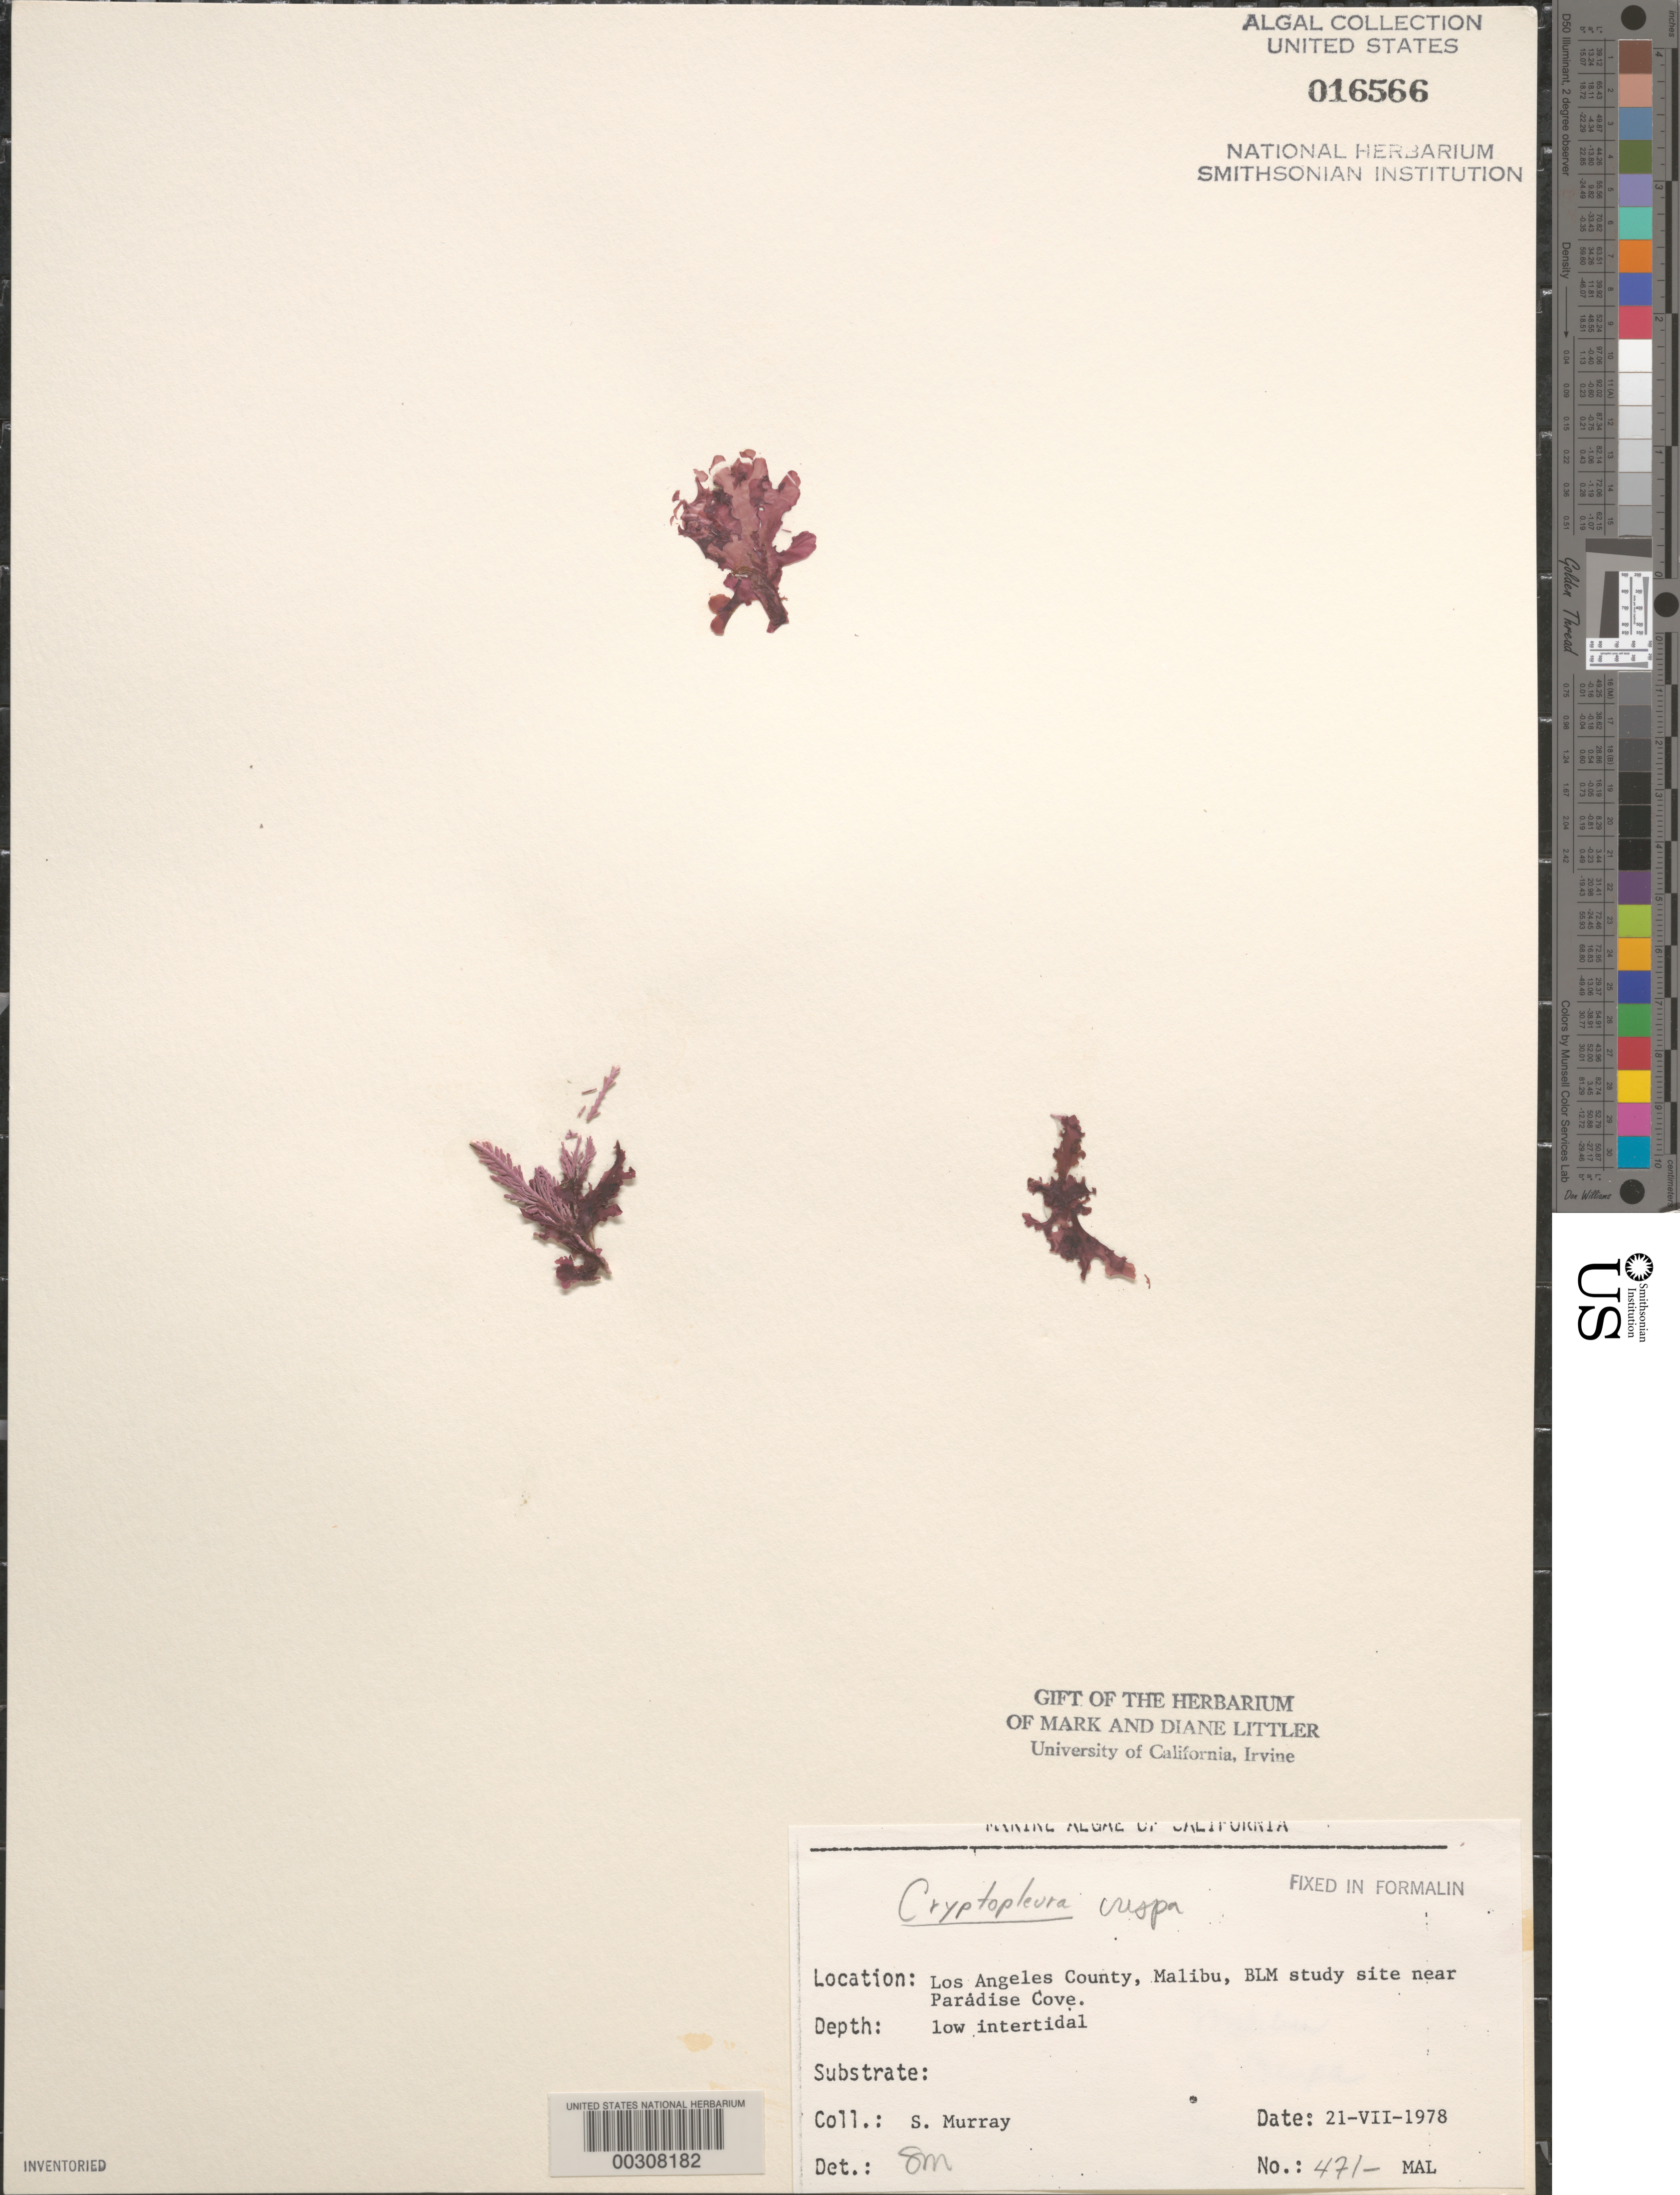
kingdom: Plantae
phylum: Rhodophyta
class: Florideophyceae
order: Ceramiales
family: Delesseriaceae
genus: Cryptopleura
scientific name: Cryptopleura crispa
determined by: Murray, S. N.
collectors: S. N. Murray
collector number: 471-mal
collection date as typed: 21 Jul 1978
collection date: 1978-07-21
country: United States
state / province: California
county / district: Los Angeles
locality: Malibu, near Paradise Cove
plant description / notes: BLM-SOCALBIGHT Rocky Intertidal Survey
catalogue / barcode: US 16566